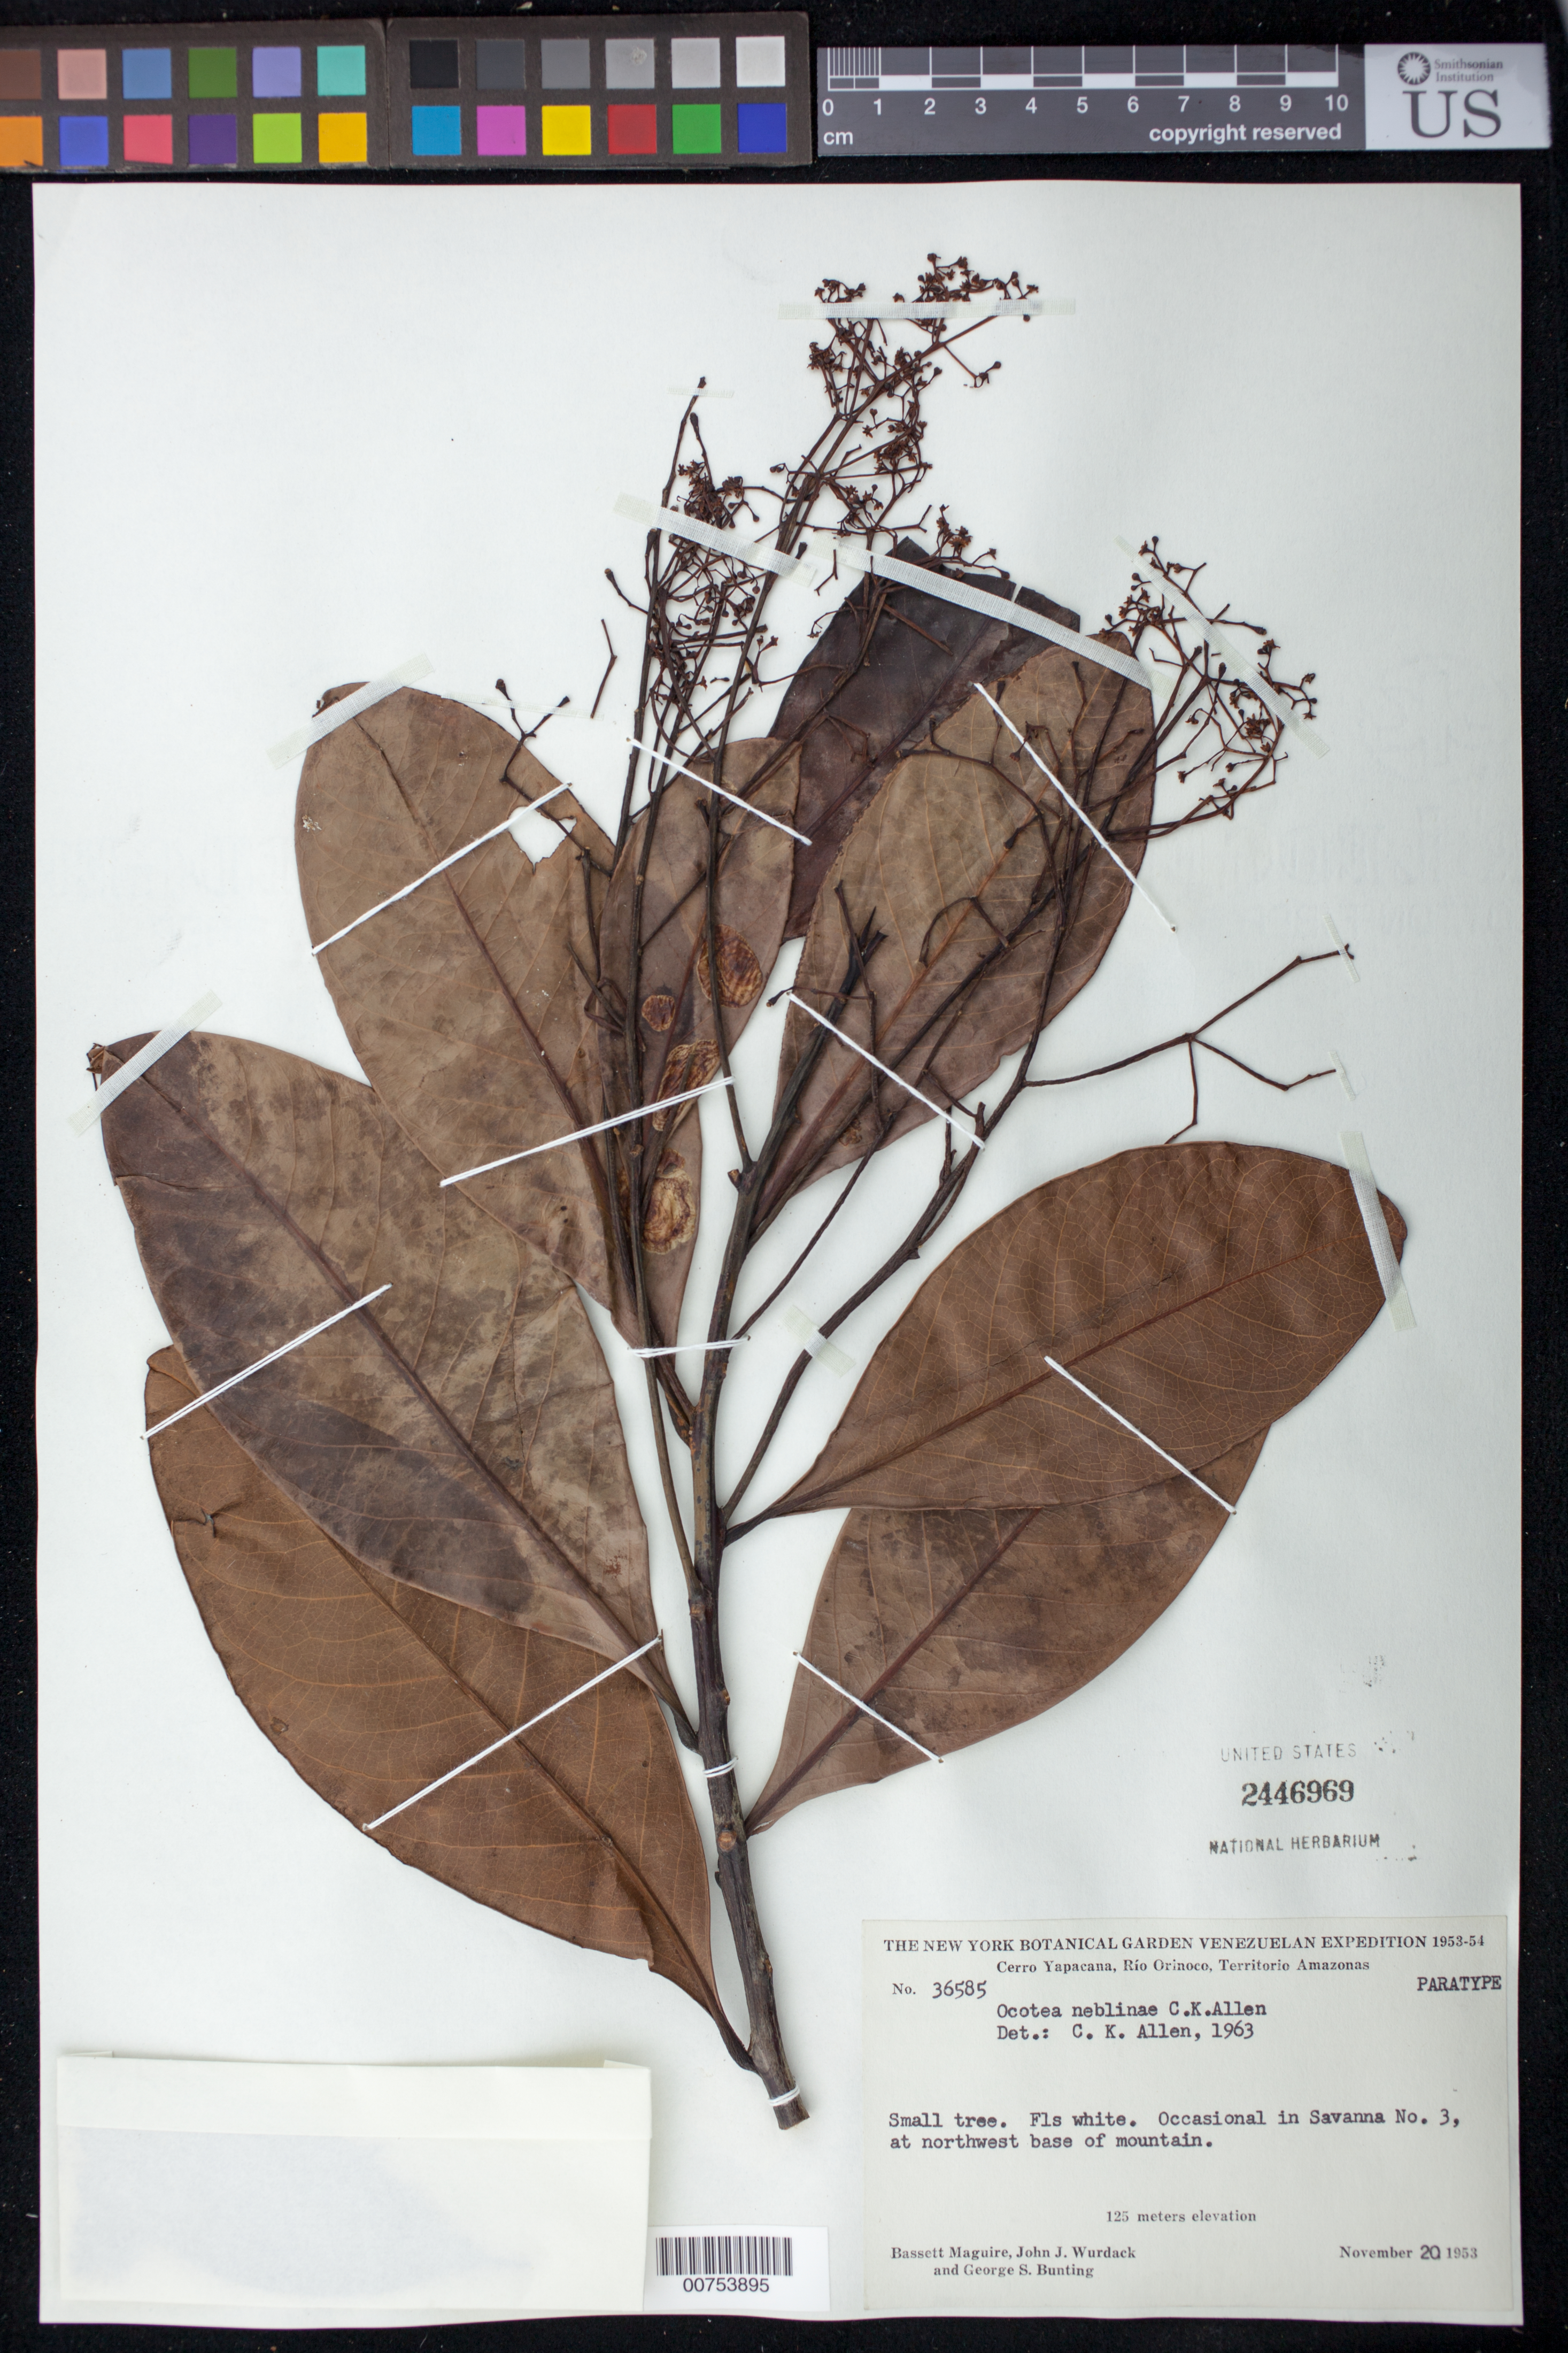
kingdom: Plantae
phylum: Tracheophyta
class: Magnoliopsida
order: Laurales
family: Lauraceae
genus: Ocotea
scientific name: Ocotea neblinae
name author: C.K. Allen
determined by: Allen, C. K.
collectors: B. Maguire, J. J. Wurdack & G. S. Bunting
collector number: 36585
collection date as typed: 20-Nov-53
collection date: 1953-11-20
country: Venezuela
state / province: Amazonas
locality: Río Orinoco, Cerro Yapacána, savanna No. 3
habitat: Savanna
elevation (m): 125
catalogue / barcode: US 2446969